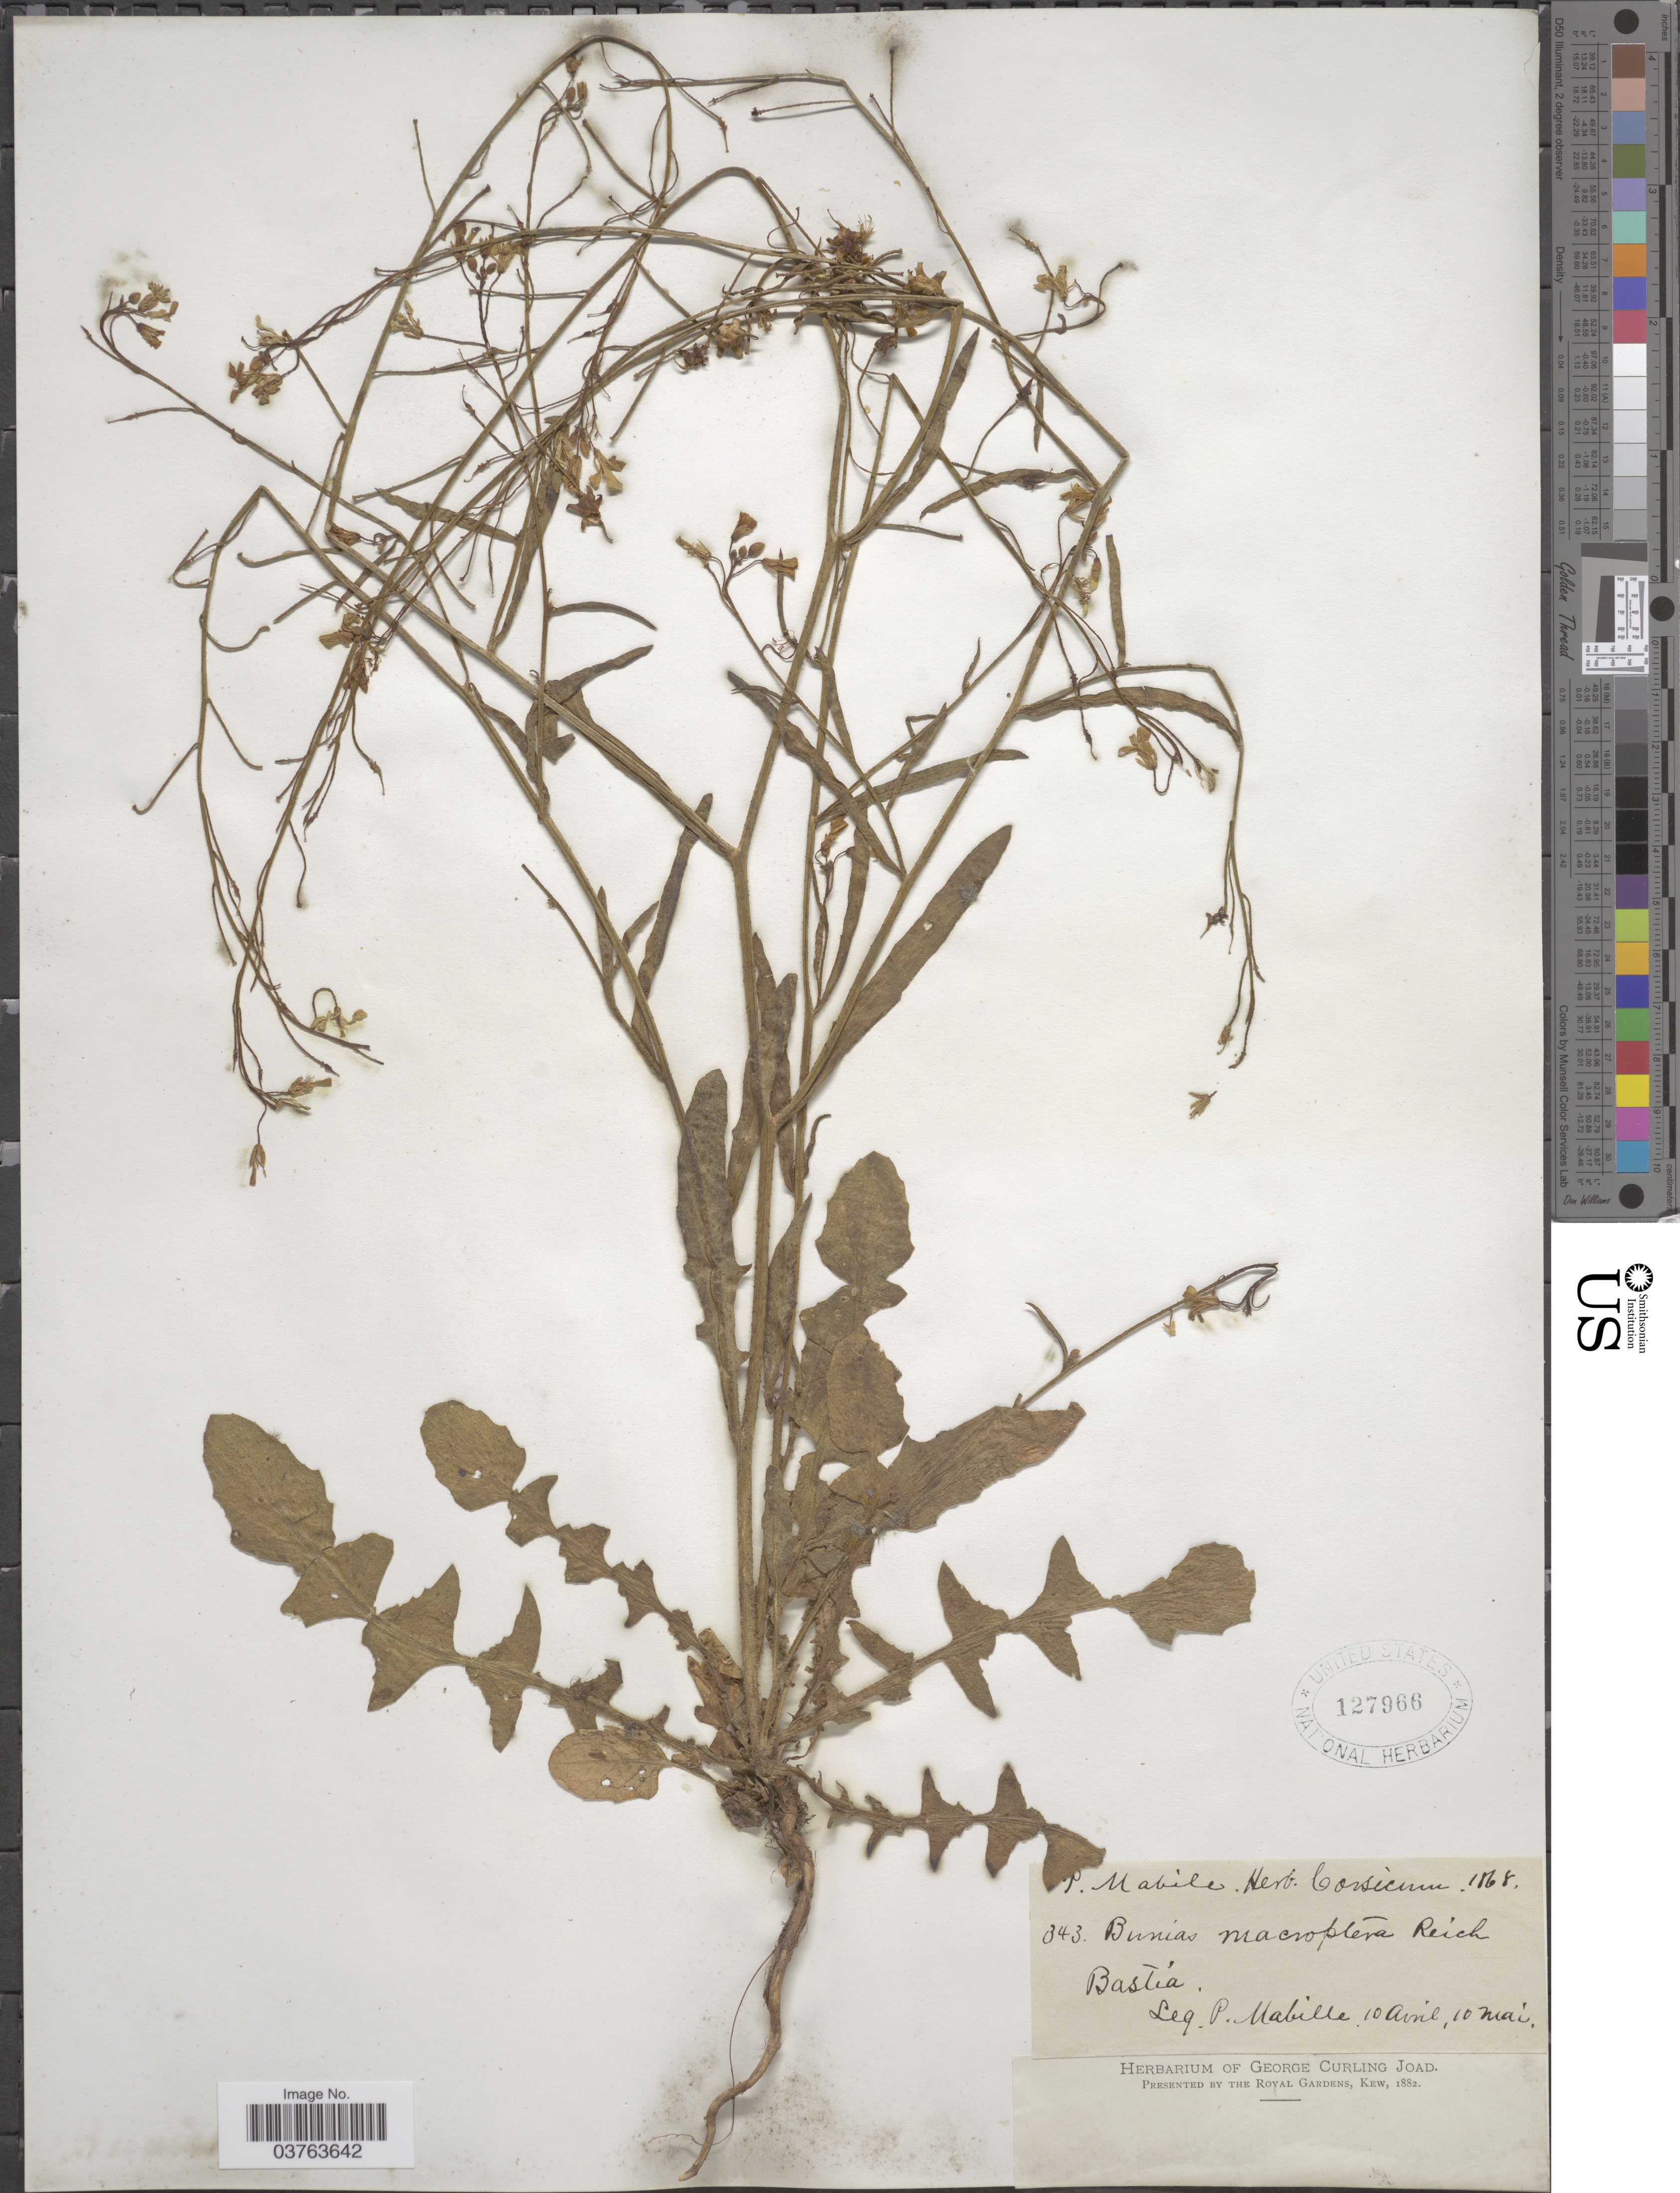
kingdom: Plantae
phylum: Tracheophyta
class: Magnoliopsida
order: Brassicales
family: Brassicaceae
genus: Bunias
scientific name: Bunias macroptera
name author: Rchb.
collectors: P. Mabille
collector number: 343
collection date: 1868-04-10/1868-05-10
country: Italy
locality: Bastia.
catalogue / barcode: US 127966